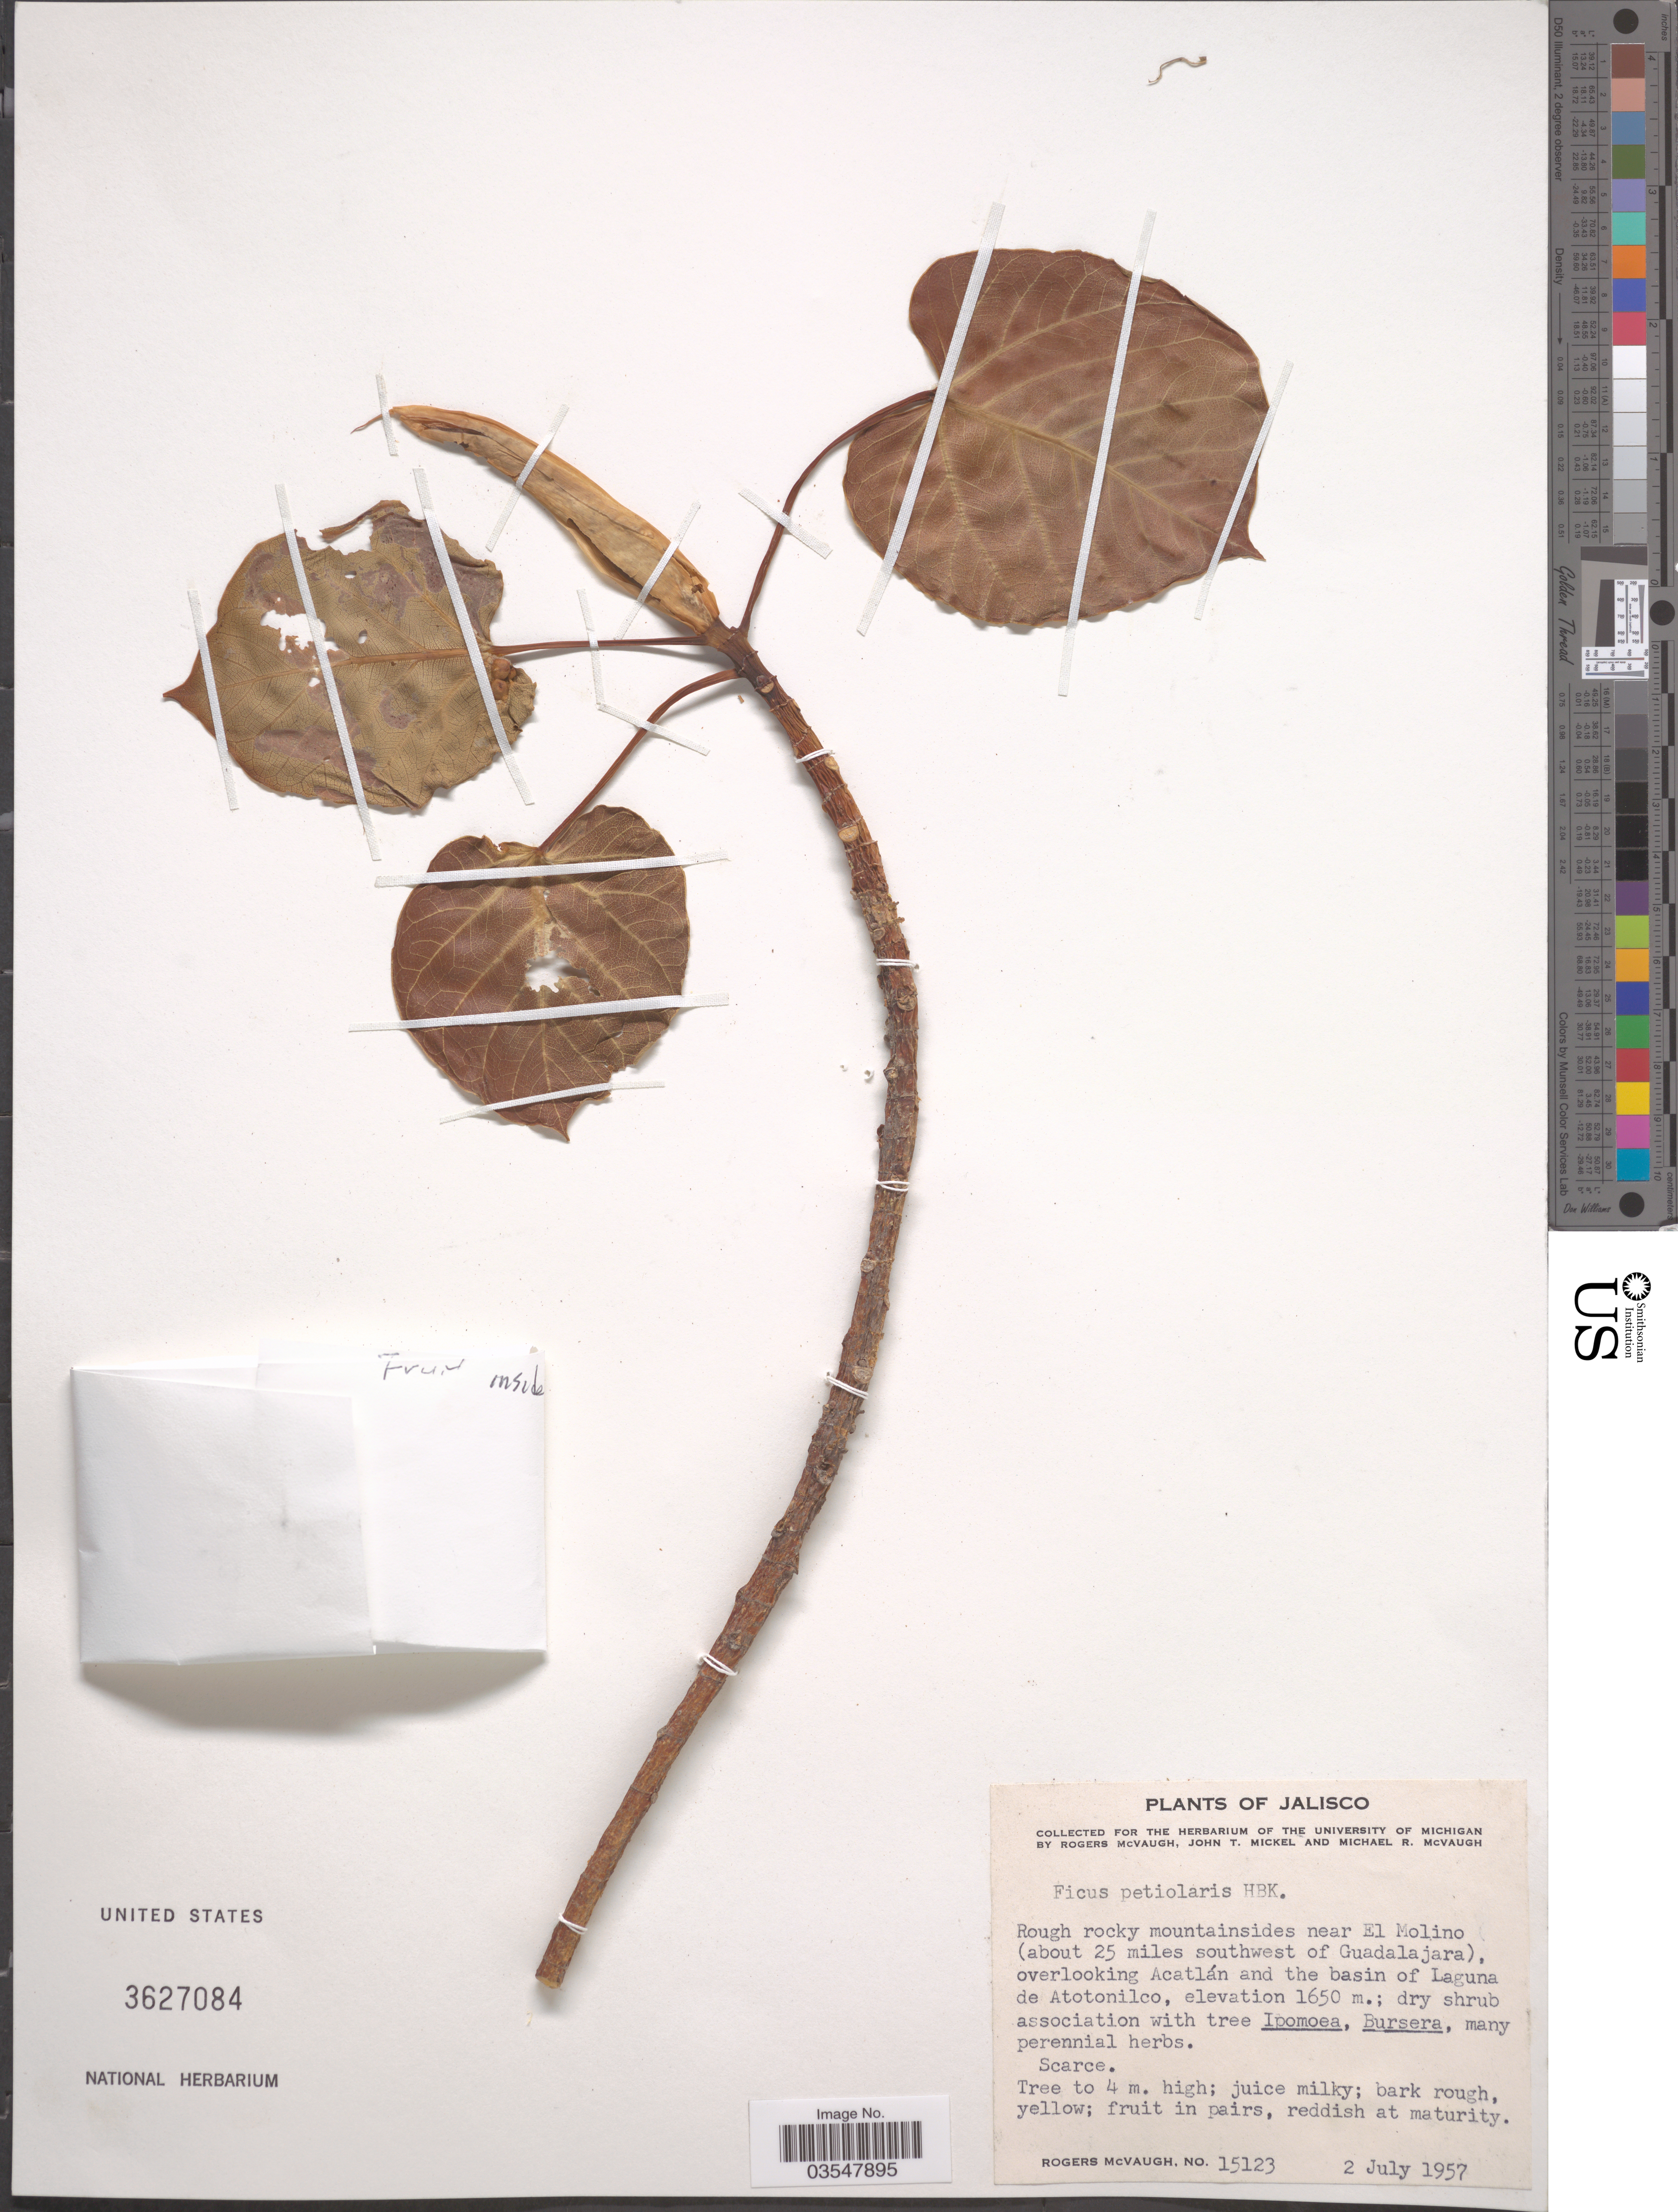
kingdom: Plantae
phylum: Tracheophyta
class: Magnoliopsida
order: Rosales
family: Moraceae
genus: Ficus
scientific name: Ficus petiolaris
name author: Kunth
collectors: R. McVaugh, J. T. Mickel & M. R. McVaugh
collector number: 15123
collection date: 1957-07-02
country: Mexico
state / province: Jalisco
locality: Rough rocky mountainsides near El Molino (about 25 miles southwest of Guadalajara), overlooking Acatlán and the basin of Laguna de Atotonilco.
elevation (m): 1650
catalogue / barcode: US 3627084